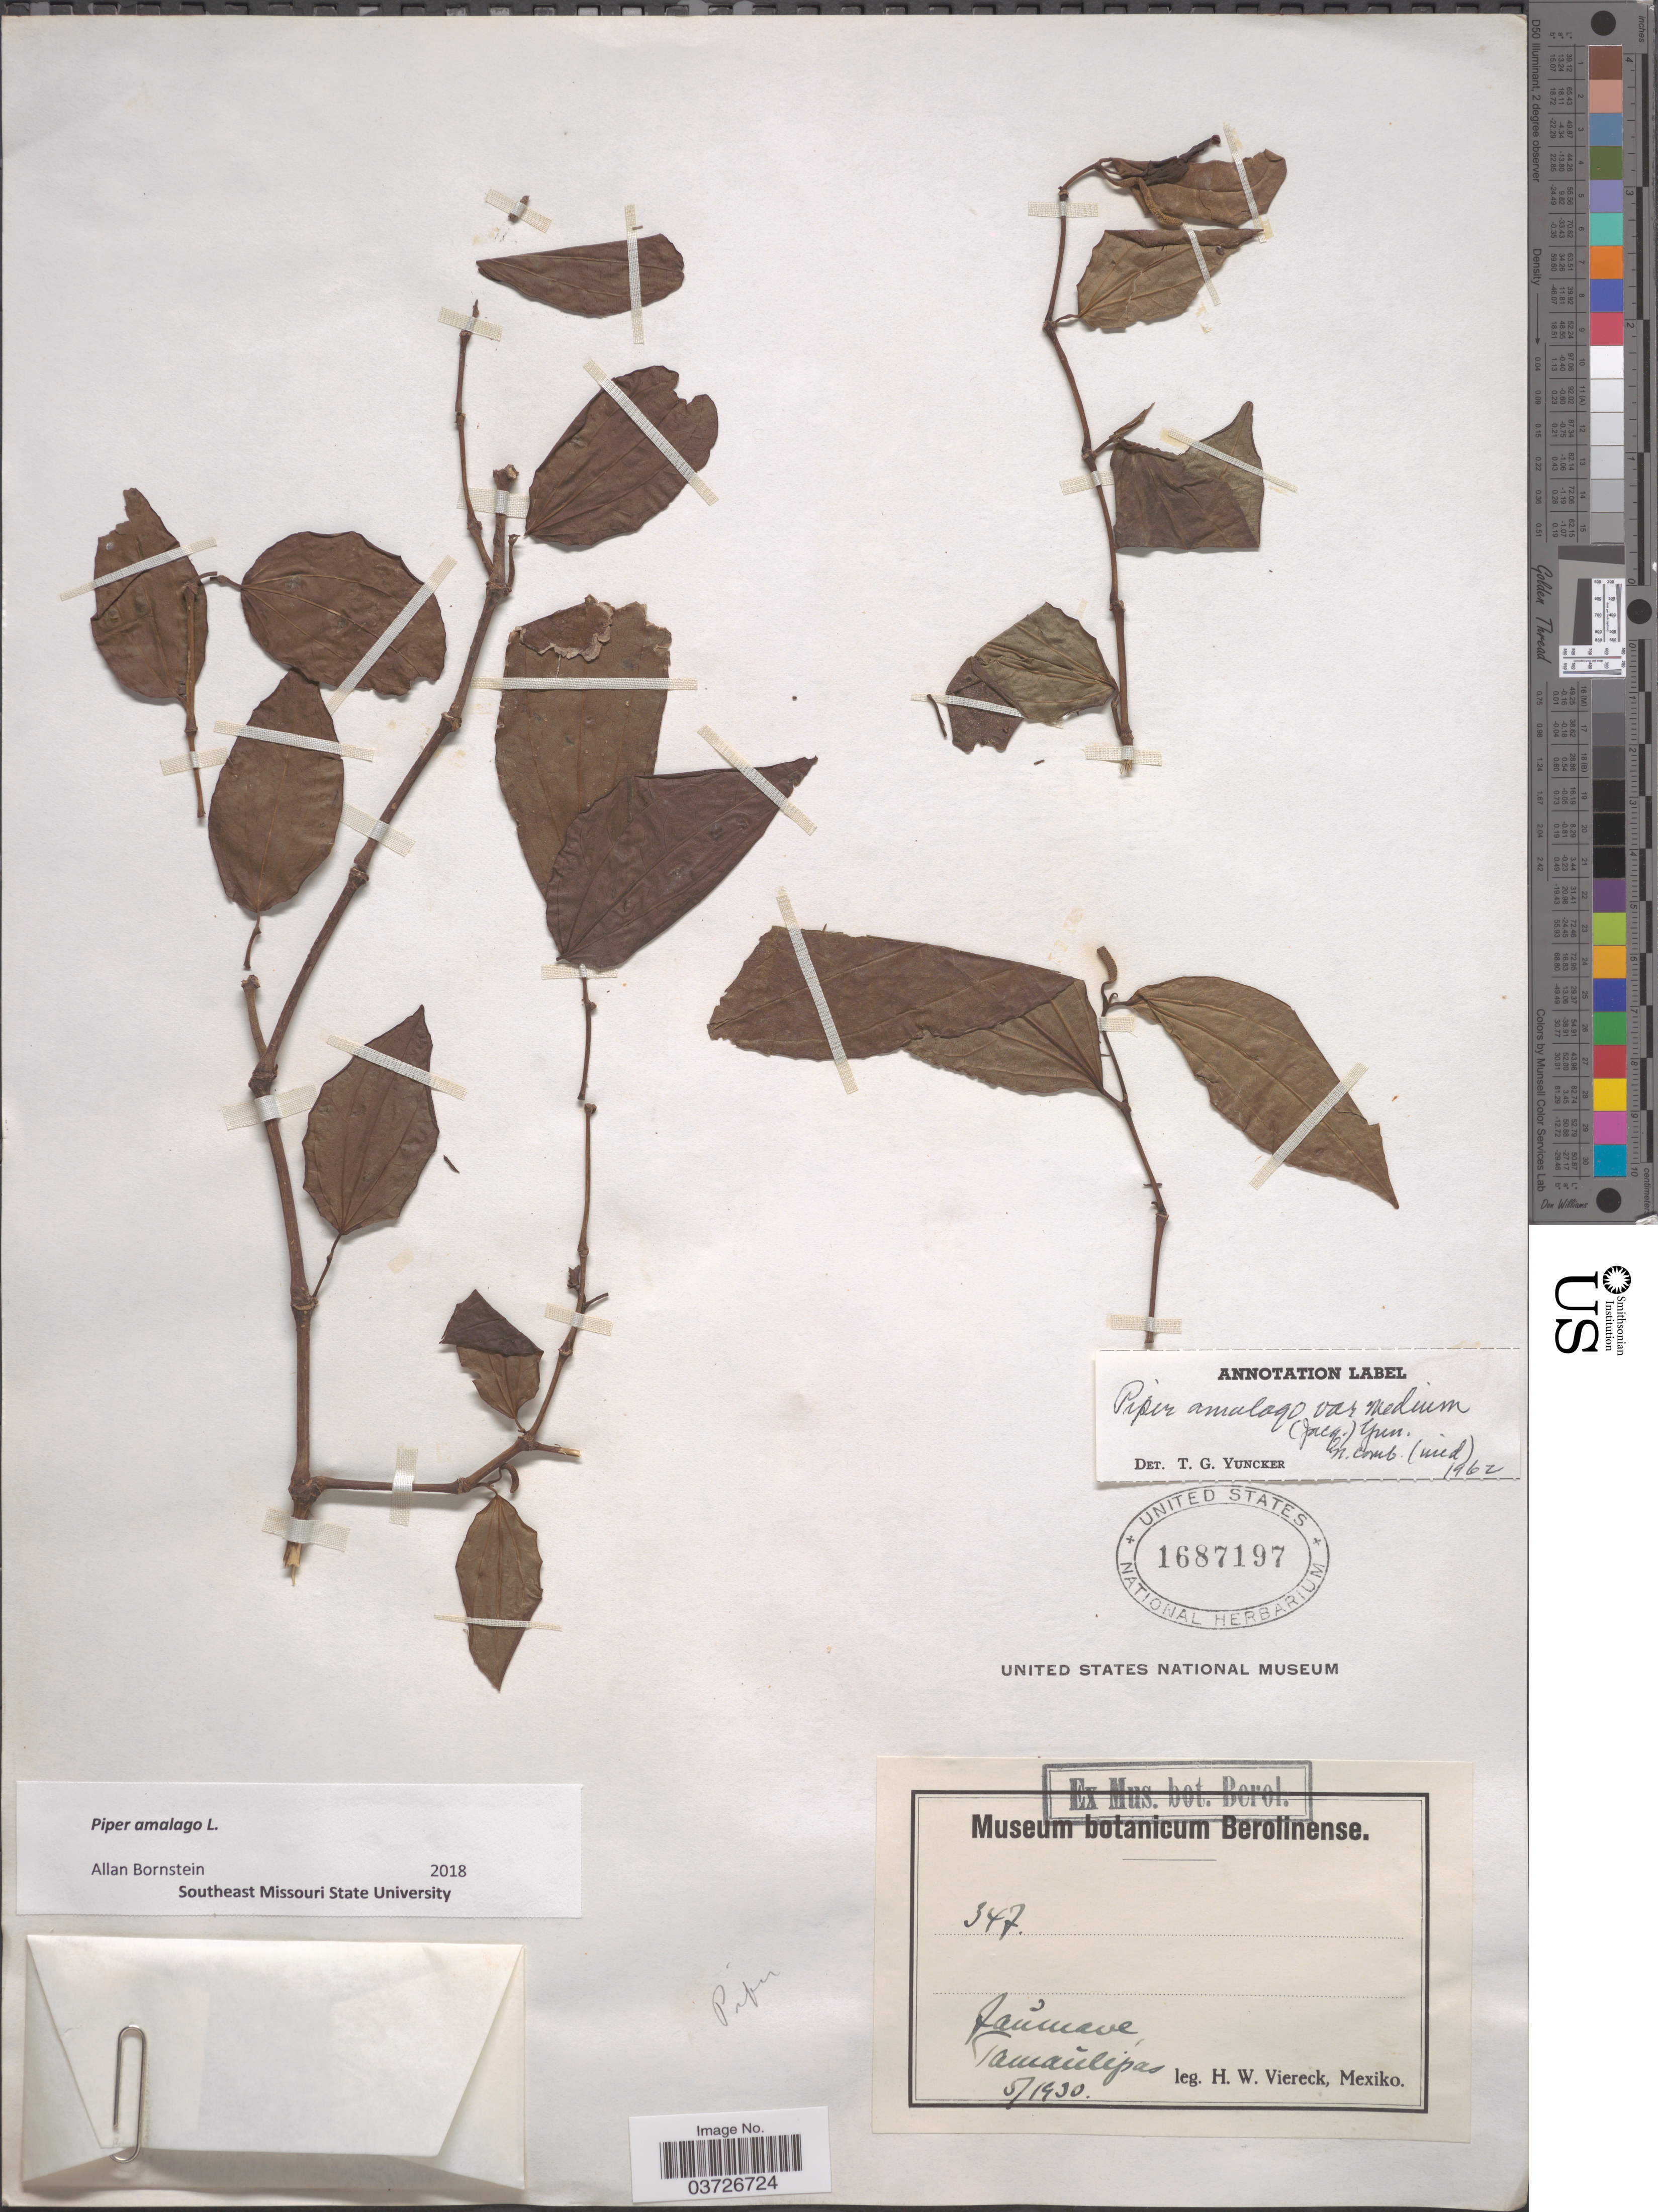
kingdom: Plantae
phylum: Tracheophyta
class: Magnoliopsida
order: Piperales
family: Piperaceae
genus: Piper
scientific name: Piper amalago var. medium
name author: (Jacq.) Yunck.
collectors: H. W. Viereck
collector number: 347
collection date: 1930-05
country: Mexico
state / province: Tamaulipas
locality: Jaumave.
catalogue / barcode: US 1687197